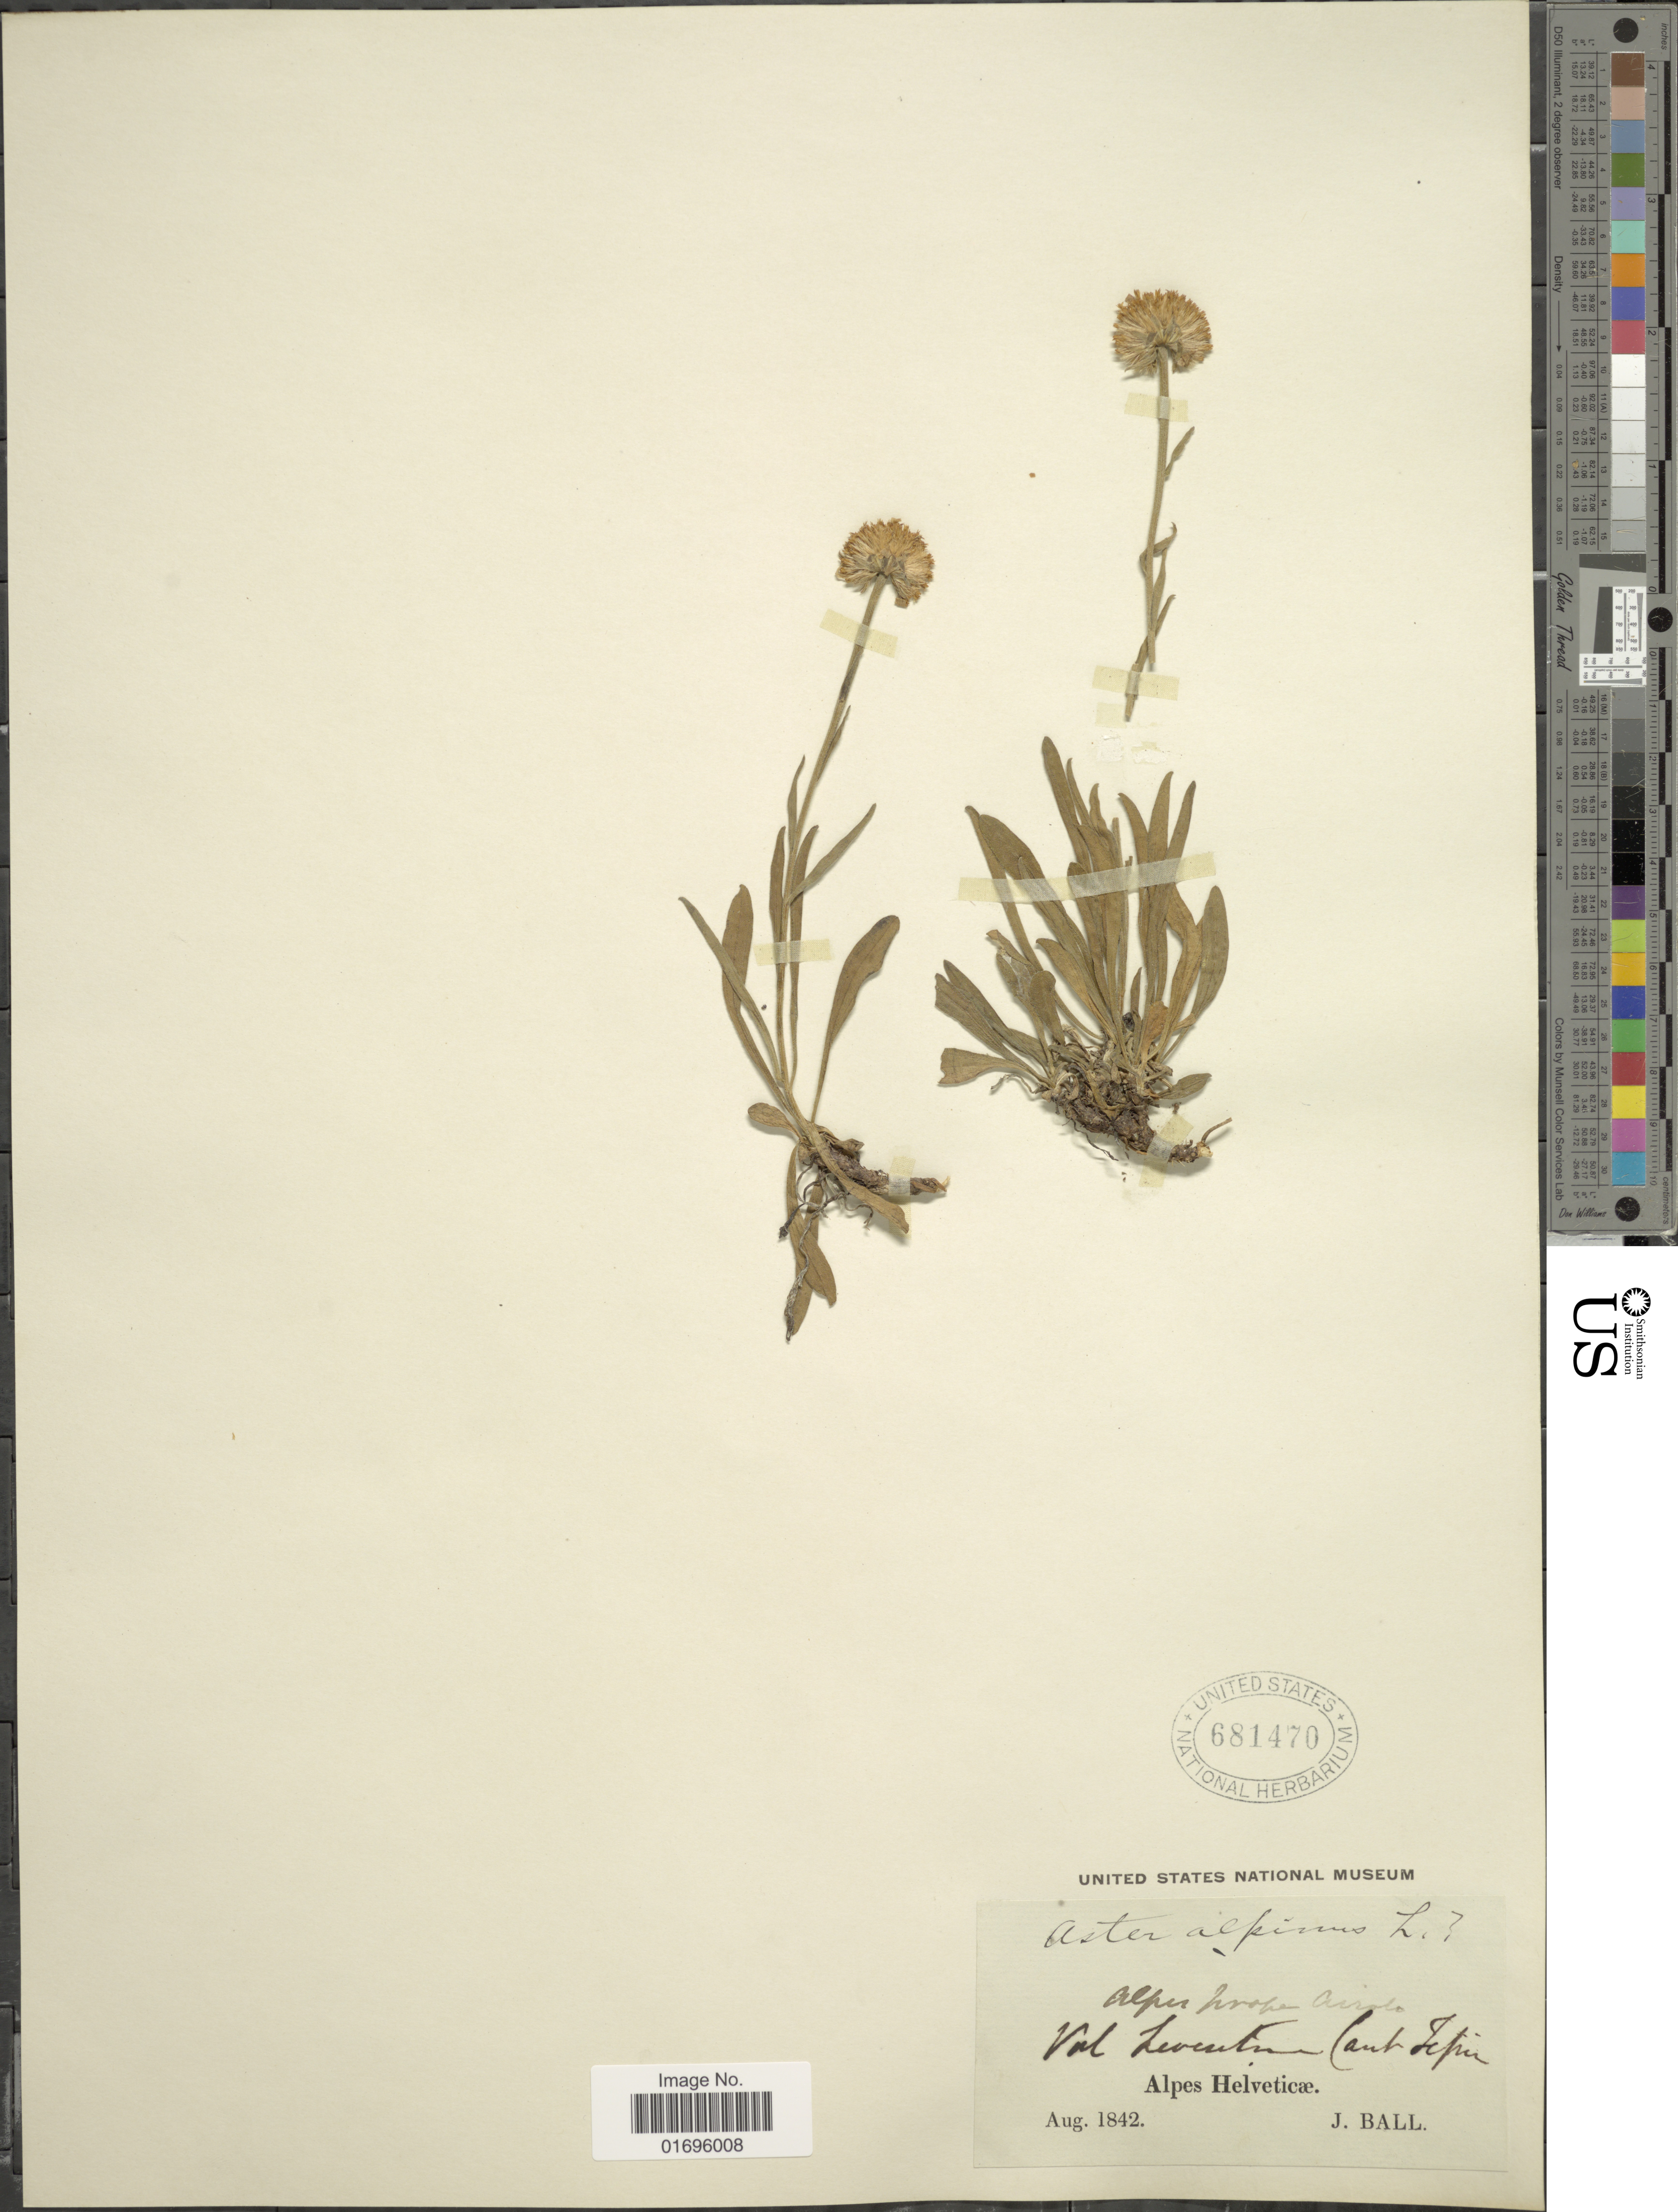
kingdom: Plantae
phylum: Tracheophyta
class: Magnoliopsida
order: Asterales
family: Asteraceae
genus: Aster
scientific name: Aster alpinus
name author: L.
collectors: J. Ball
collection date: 1842-08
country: Switzerland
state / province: Ticino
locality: Alpen prope Ariolo, Val Leventina (Cant Ticino). Alpes Helveticæ.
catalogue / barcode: US 681470